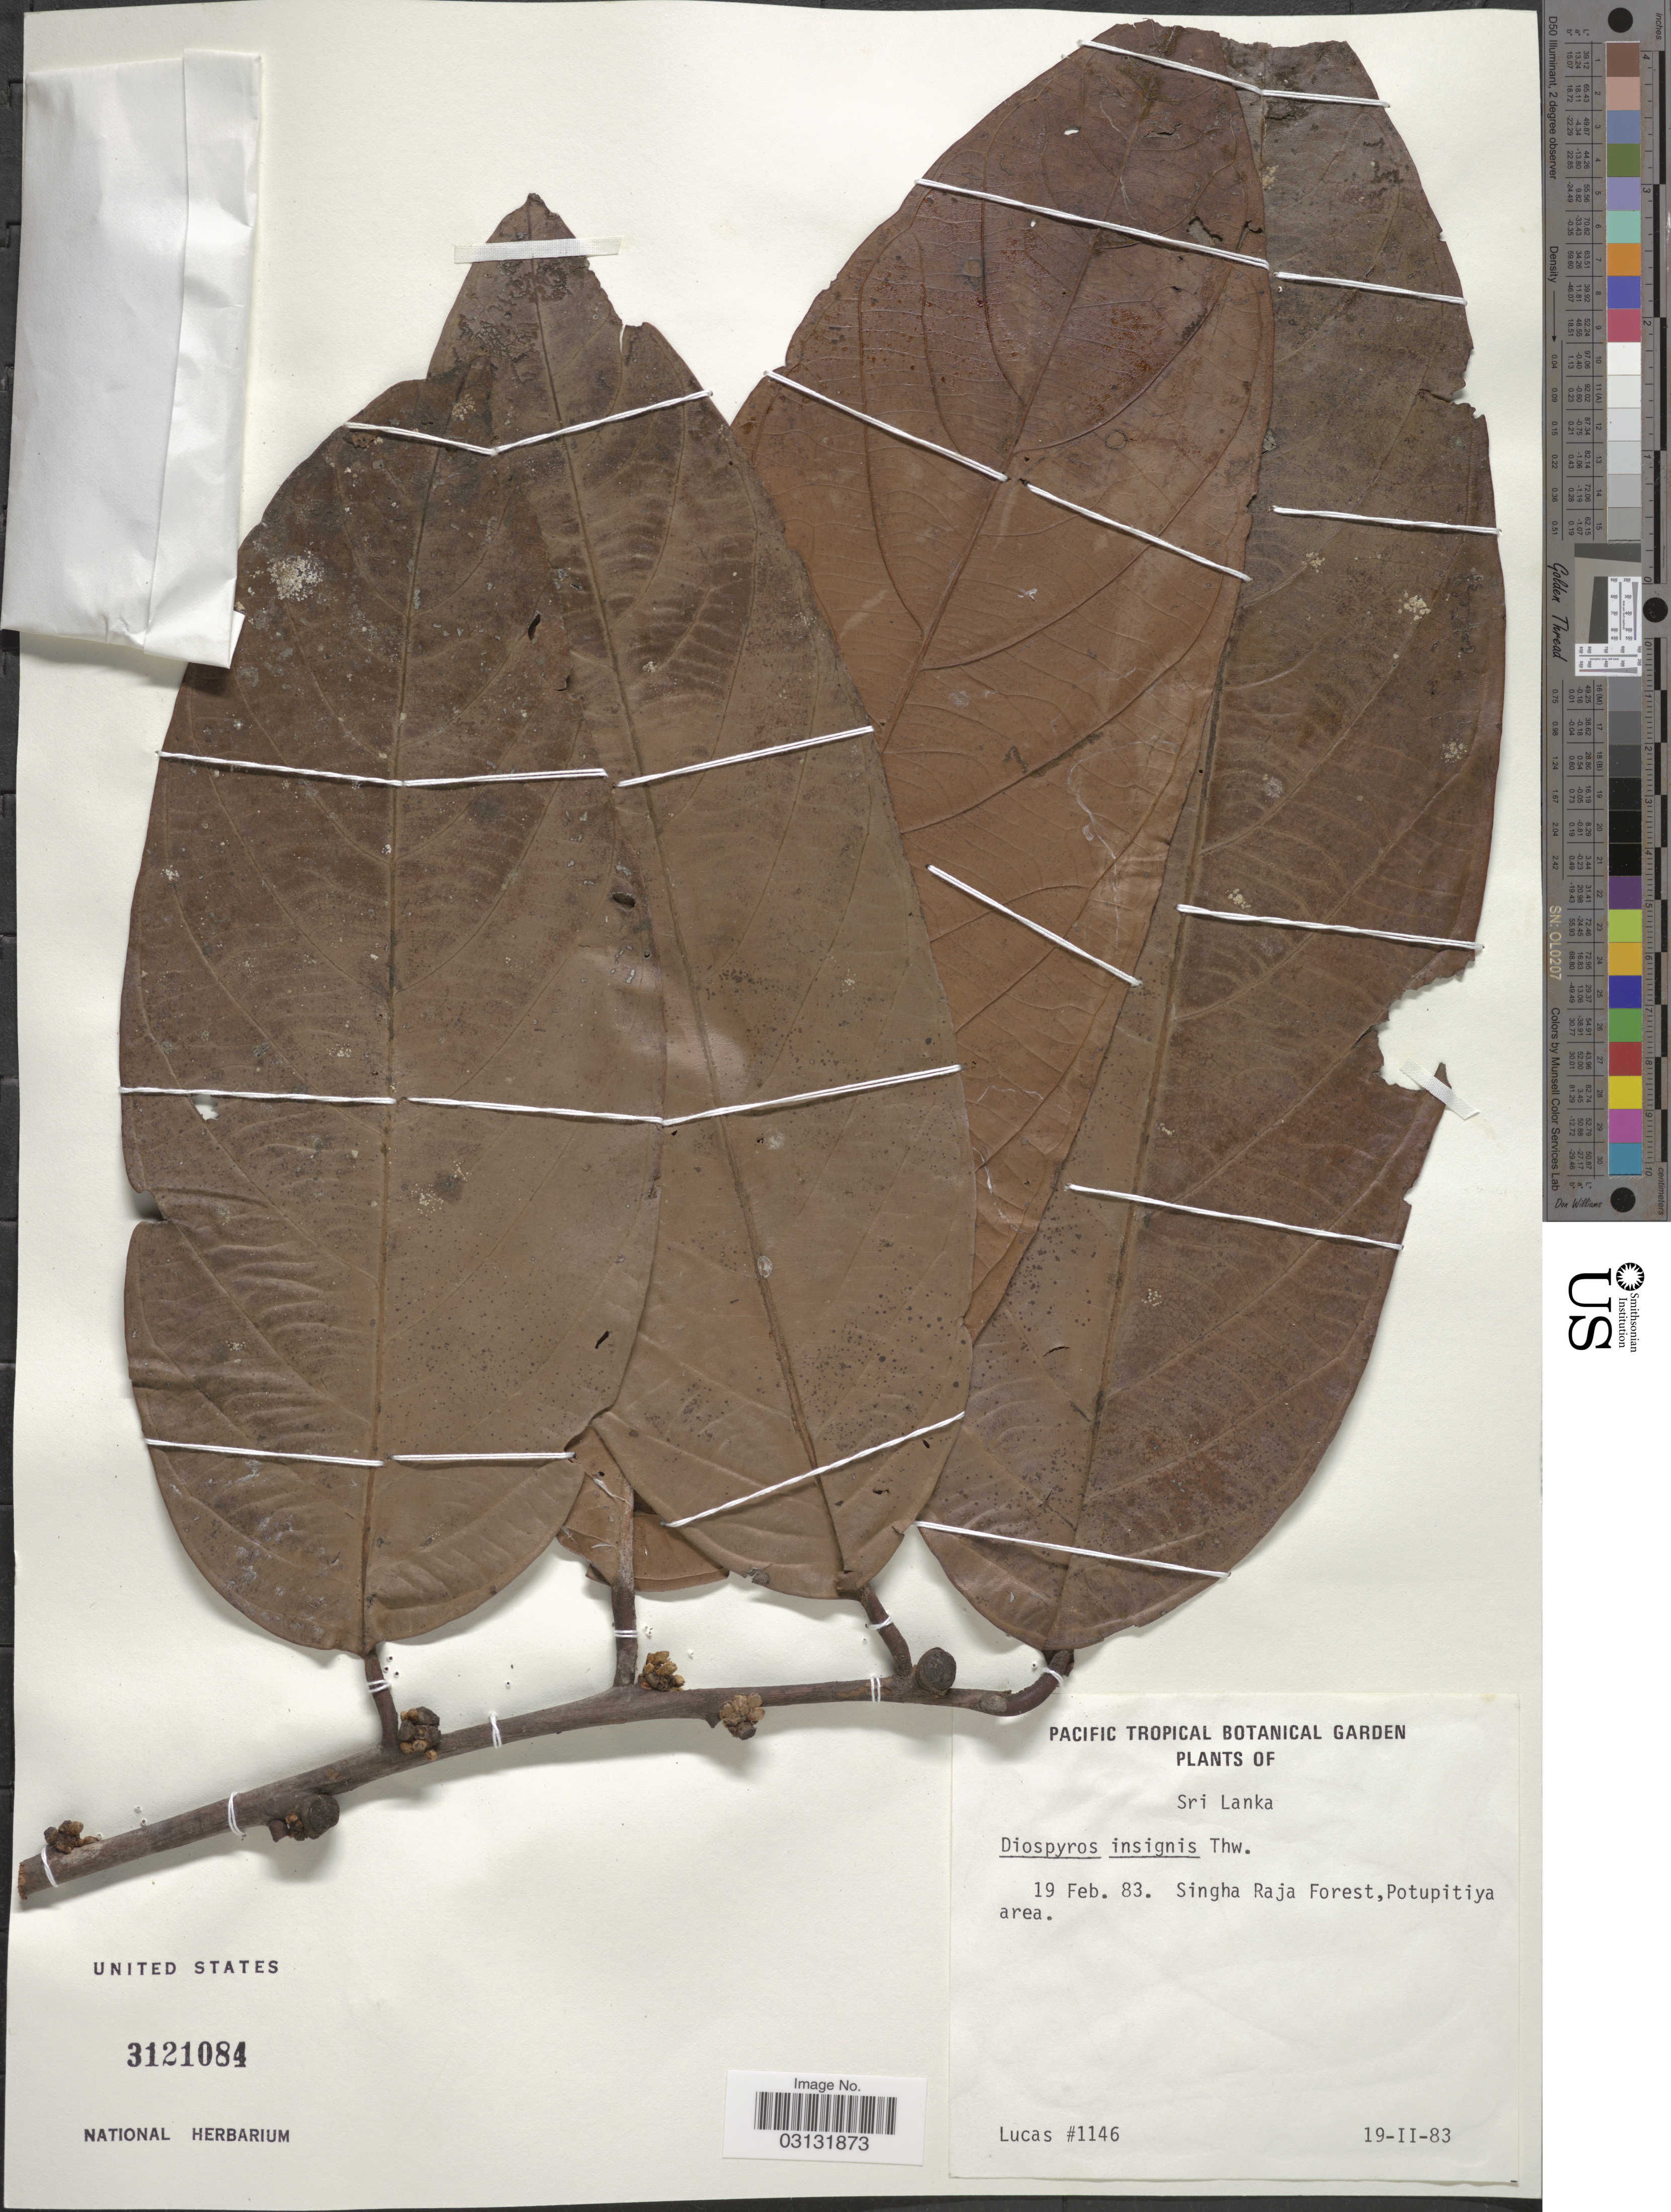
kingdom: Plantae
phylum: Tracheophyta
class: Magnoliopsida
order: Ericales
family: Ebenaceae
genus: Diospyros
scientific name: Diospyros insignis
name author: Thwaites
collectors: Lucas, --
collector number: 1146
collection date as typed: Transcribed d/m/y: 19/2/83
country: Sri Lanka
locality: Singha Raja Forest, Potupitiya area.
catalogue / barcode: US 3121084